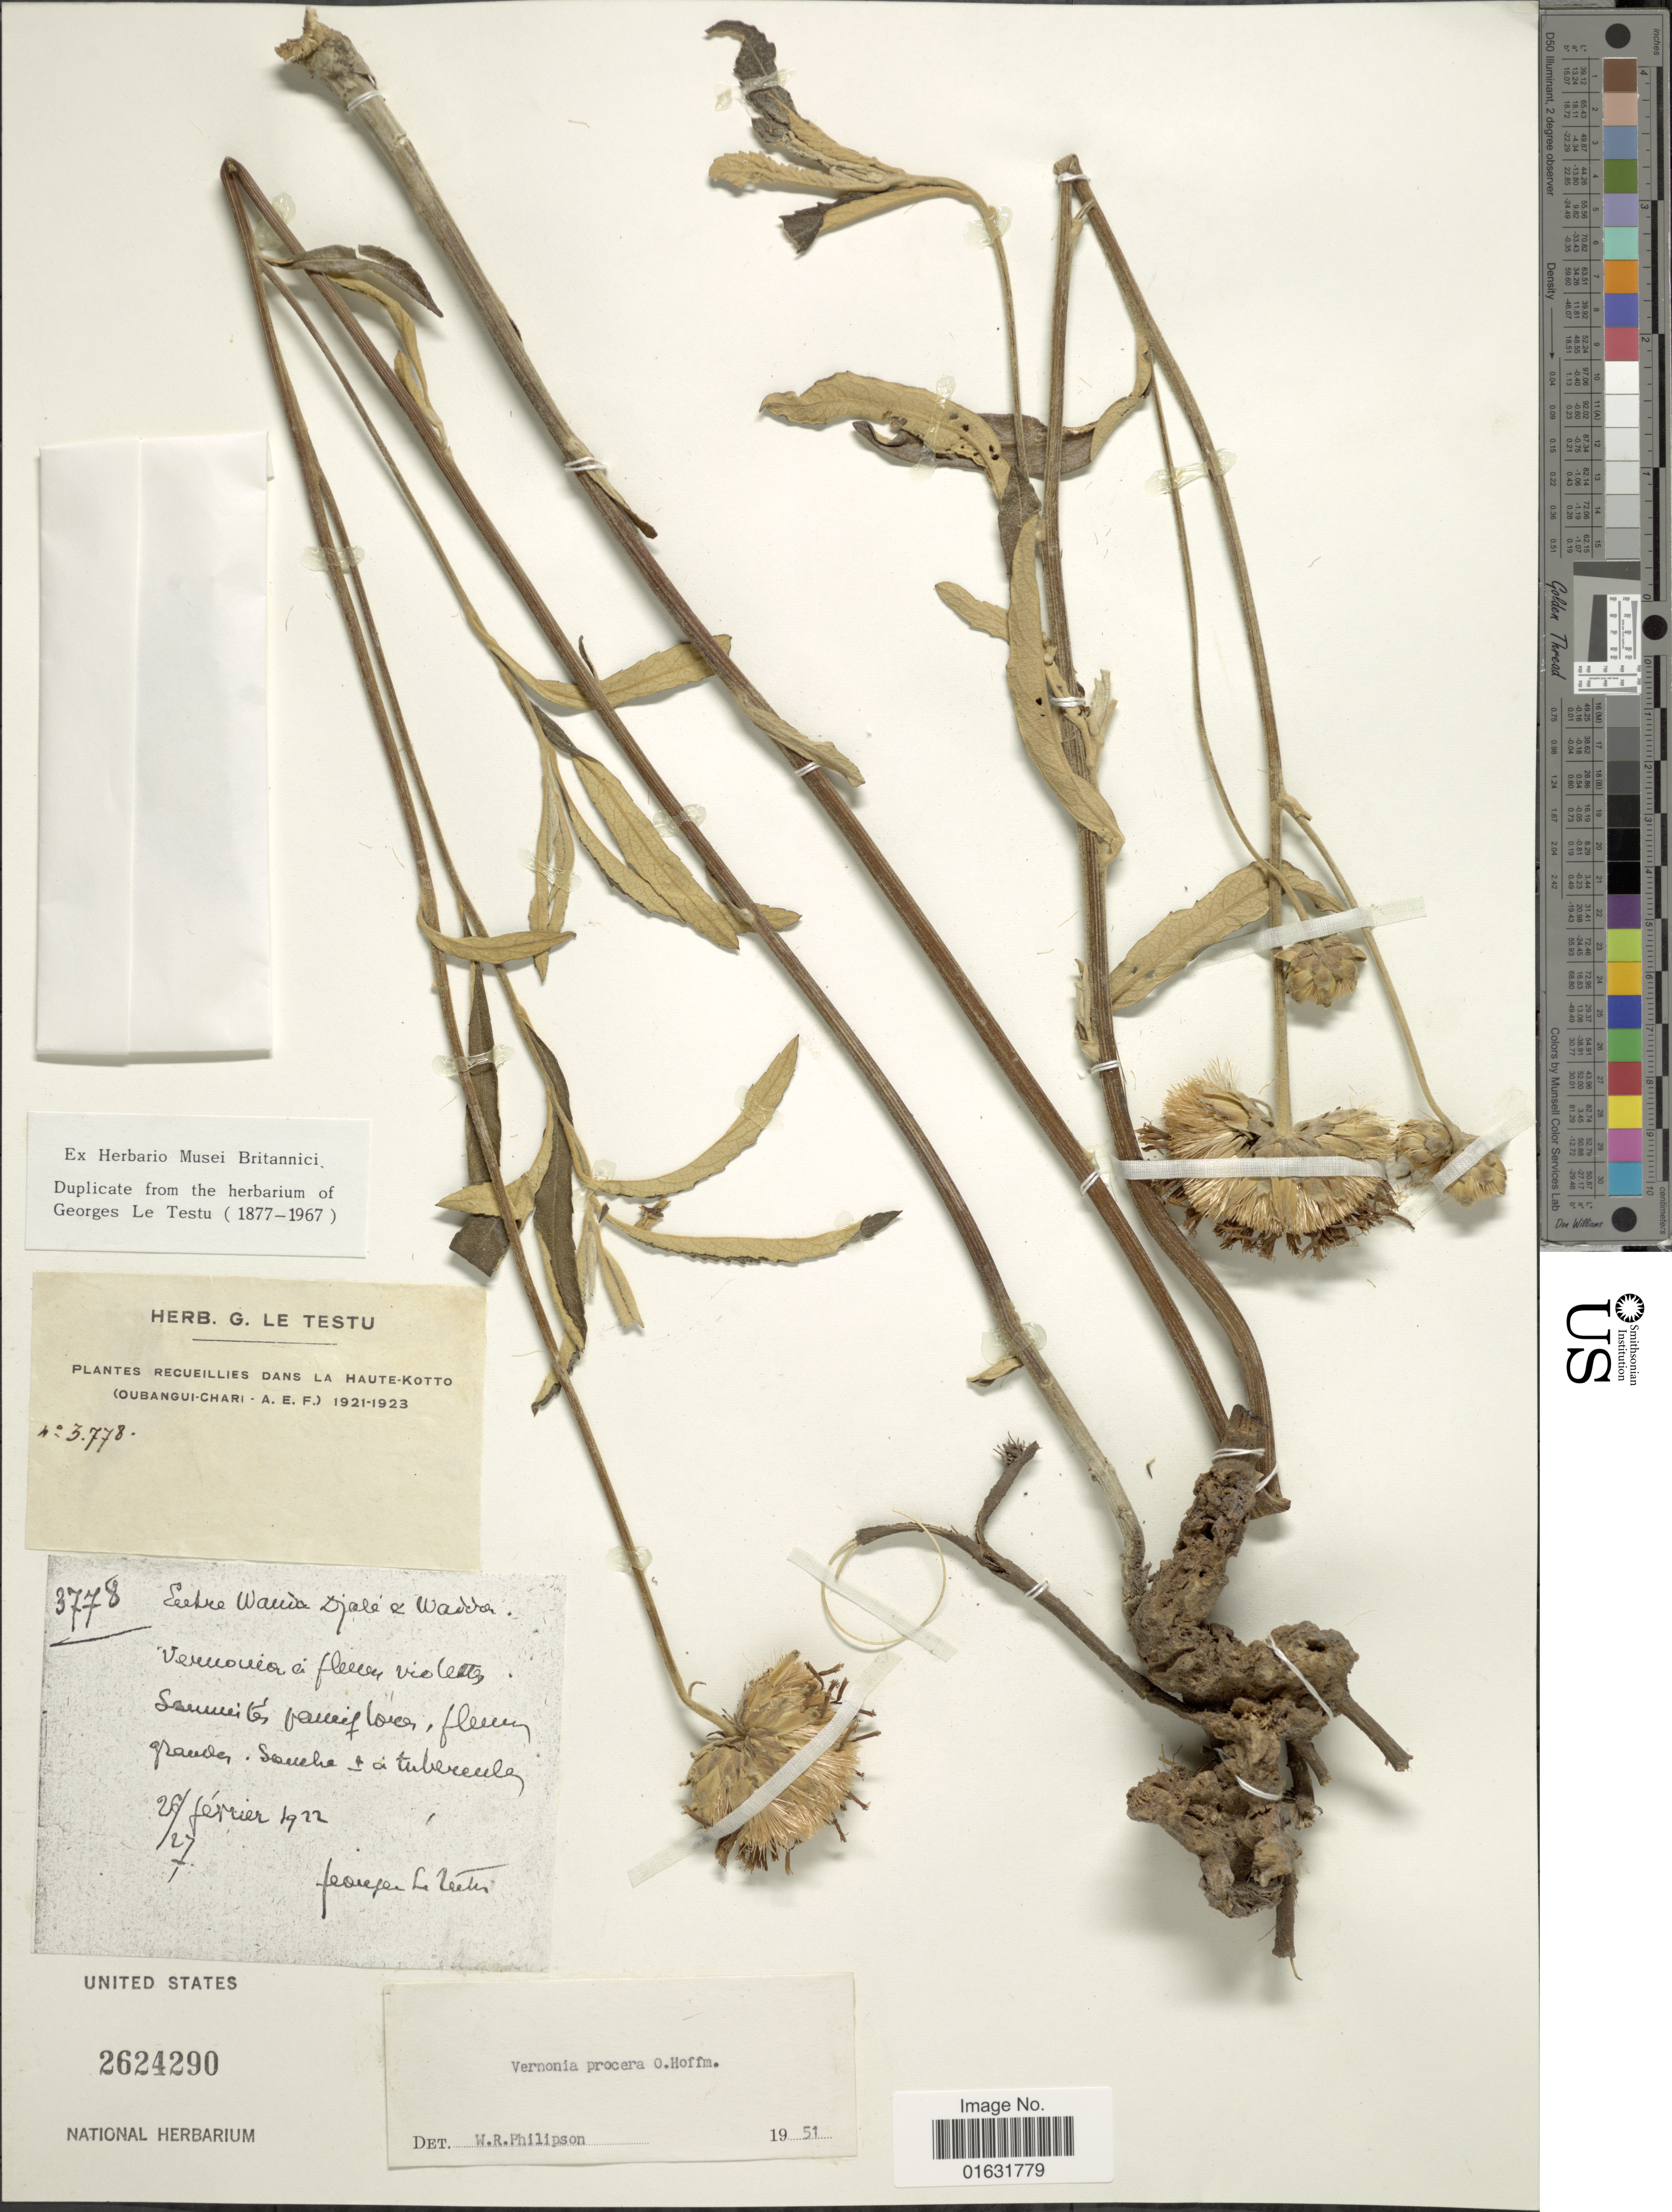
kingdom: Plantae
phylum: Tracheophyta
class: Magnoliopsida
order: Asterales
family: Asteraceae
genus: Baccharoides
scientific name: Baccharoides guineensis var. procera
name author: (O. Hoffm. in Hook. f.) Isawumi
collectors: G. Le Testu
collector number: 3778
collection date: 1922-02-26/1922-02-27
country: Central African Republic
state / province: Haute-Kotto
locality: Sauuetes Varief lower, Fkeeu grandes, soule a tubercule [interpreted]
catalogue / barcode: US 2624290